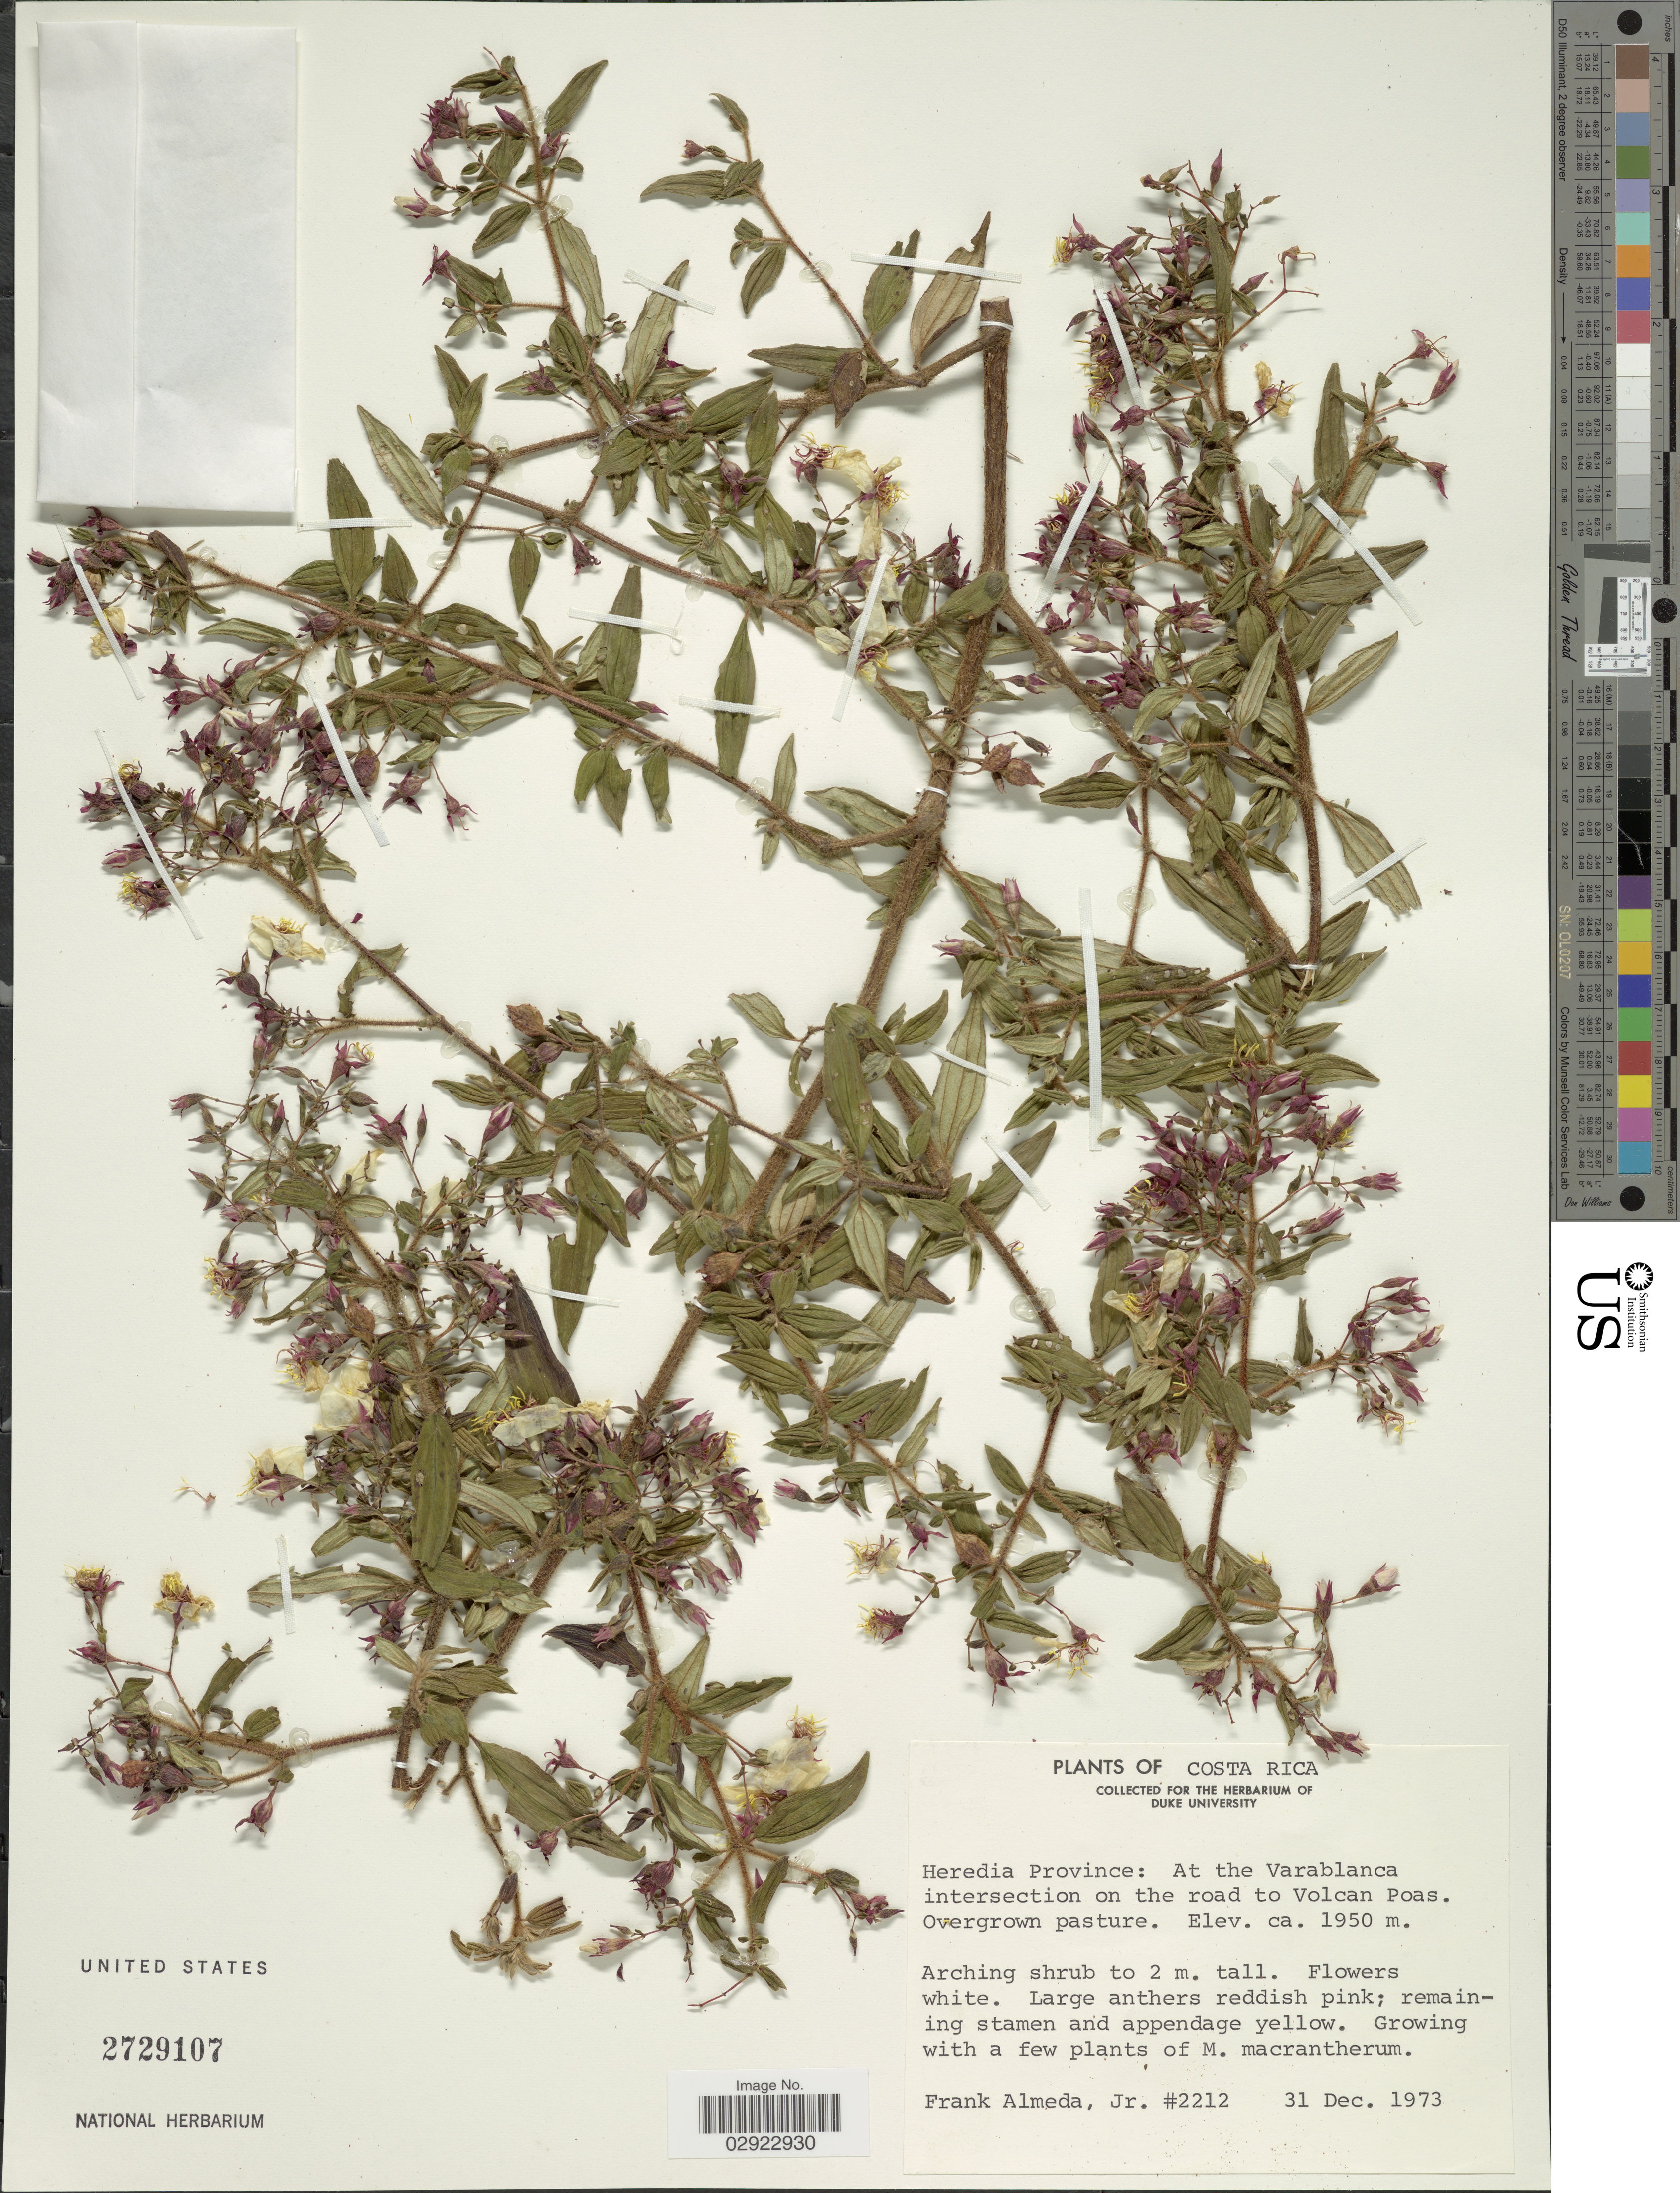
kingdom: Plantae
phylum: Tracheophyta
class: Magnoliopsida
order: Myrtales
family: Melastomataceae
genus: Monochaetum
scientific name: Monochaetum floribundum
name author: (Schltdl.) Naudin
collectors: F. Almeda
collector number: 2212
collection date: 1973-12-31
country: Costa Rica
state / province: Heredia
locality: Heredia Province: At the Varablanca intersection on the road to Volcan Poas.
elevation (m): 1950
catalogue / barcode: US 2729107